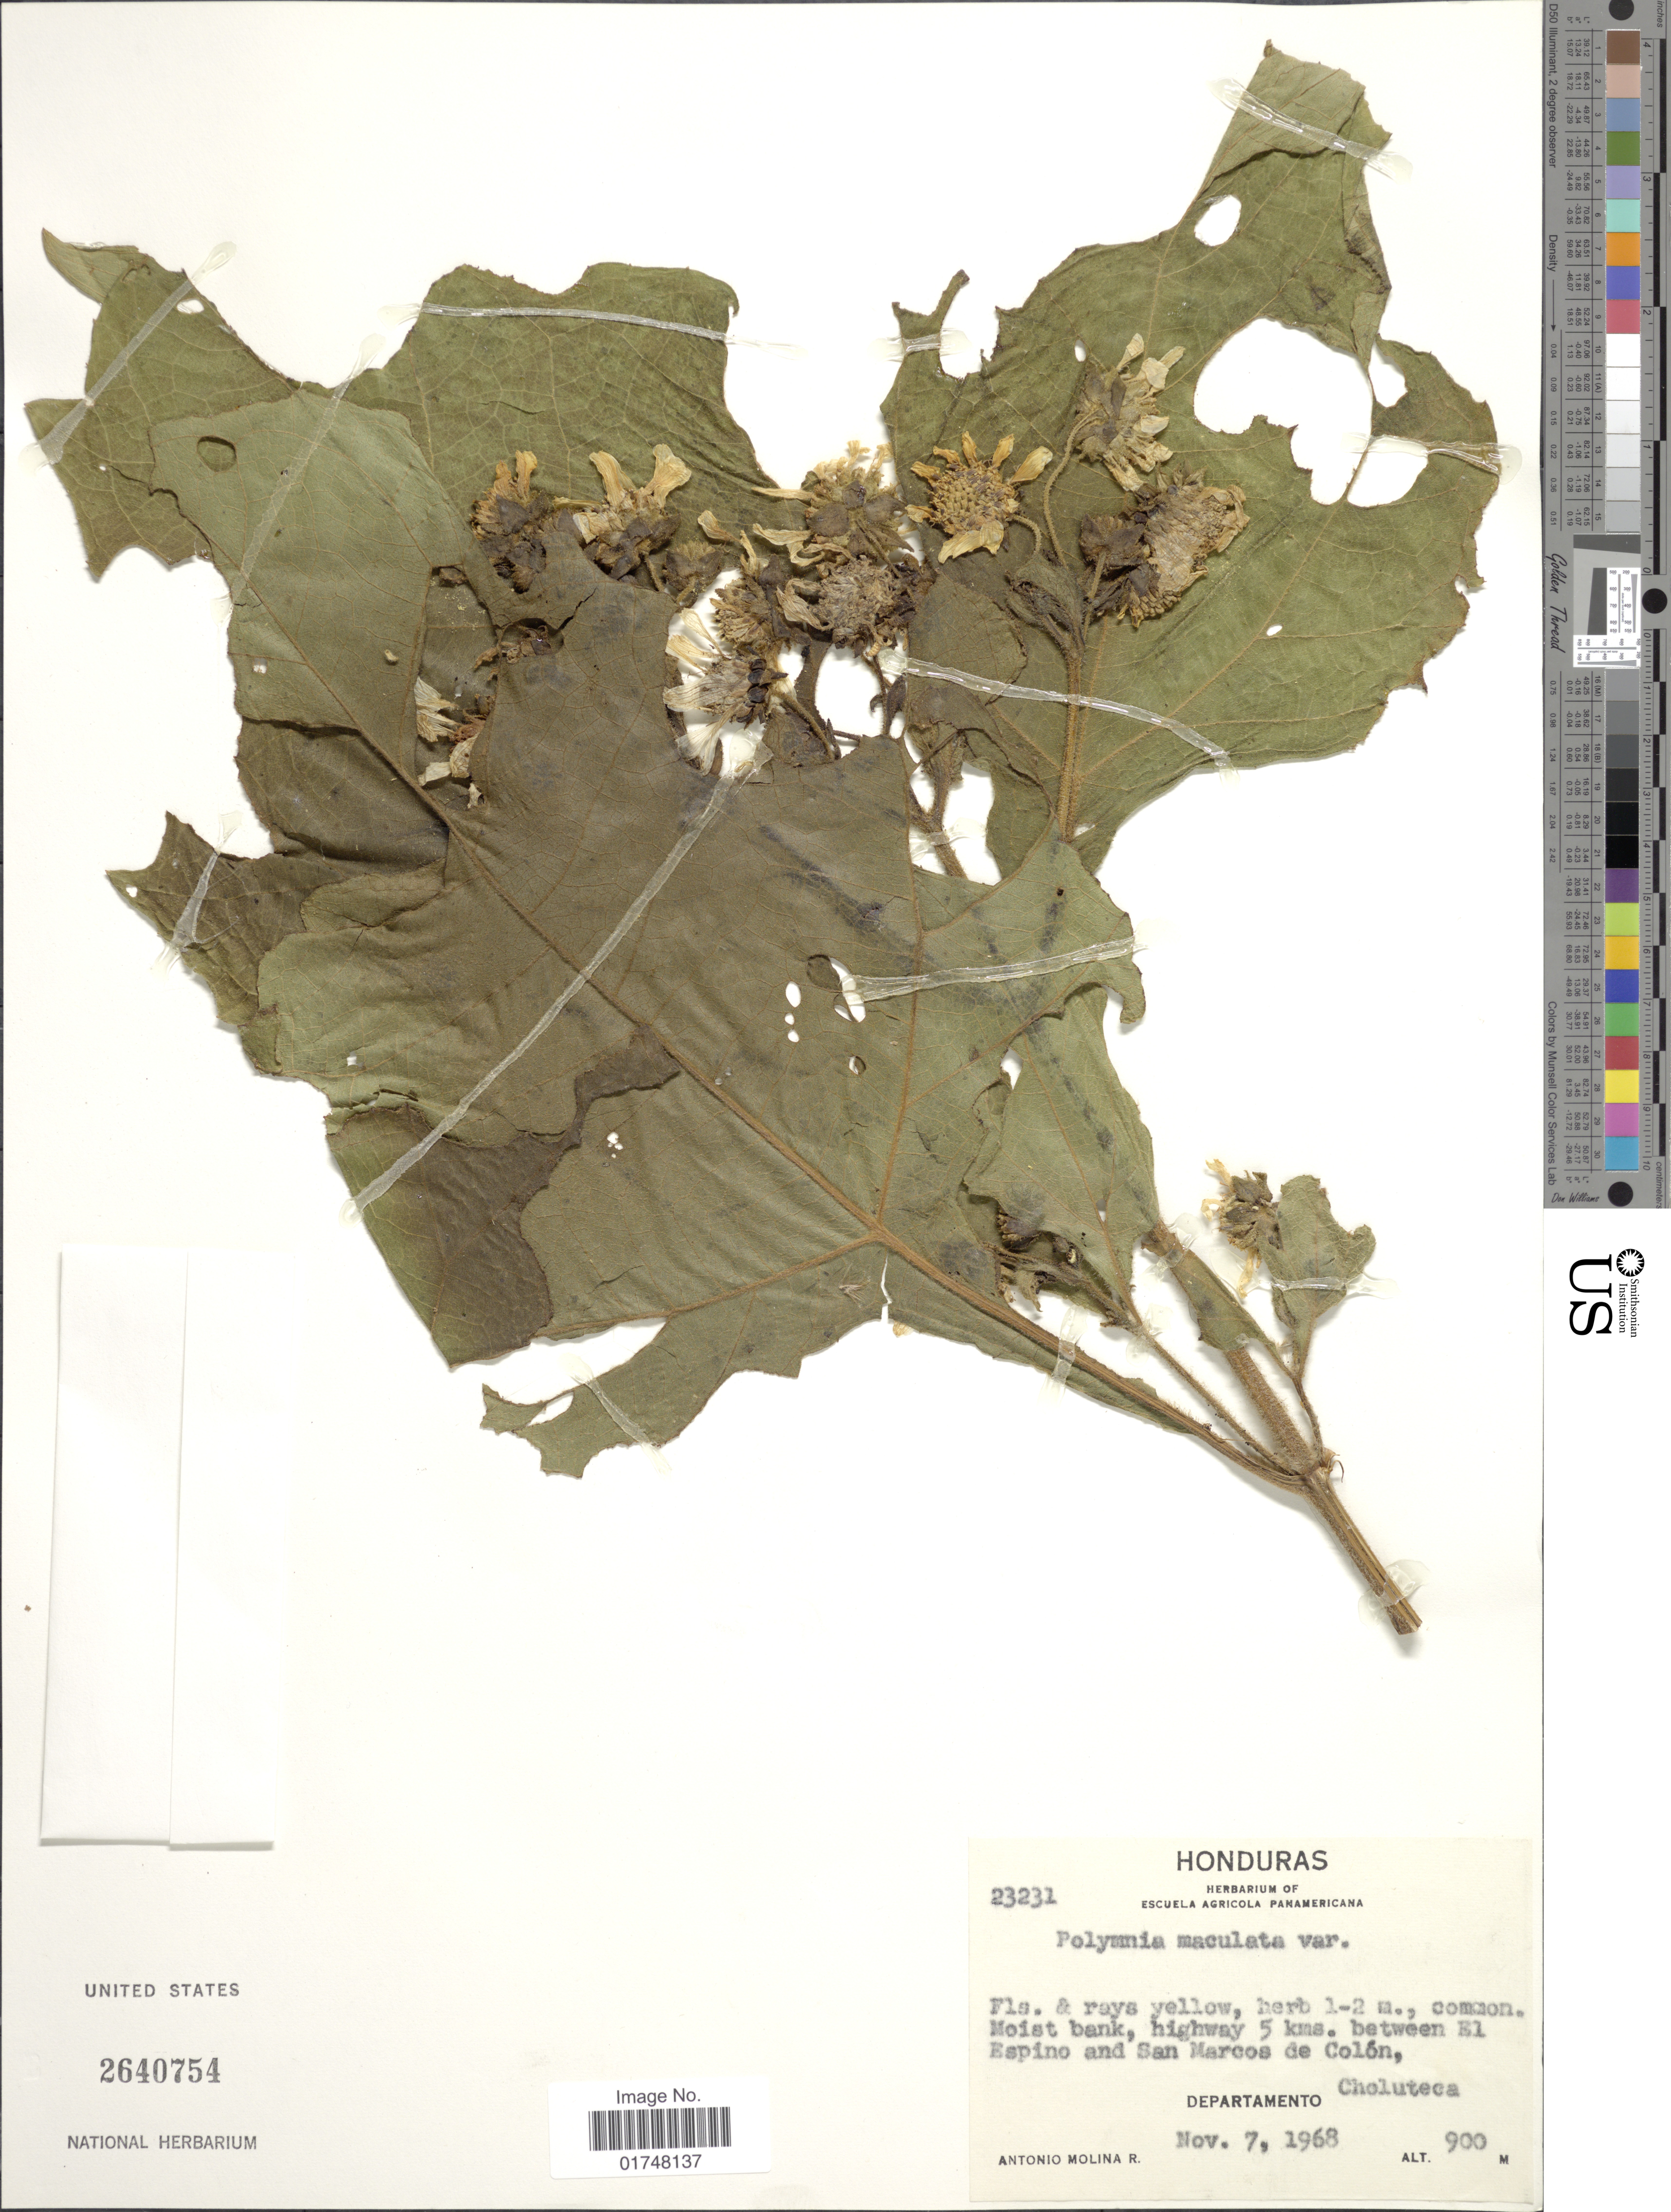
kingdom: Plantae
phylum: Tracheophyta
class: Magnoliopsida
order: Asterales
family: Asteraceae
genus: Smallanthus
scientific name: Smallanthus maculatus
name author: (Cav.) H. Rob.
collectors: A. Molina R.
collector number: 23231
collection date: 1968-11-07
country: Honduras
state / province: Choluteca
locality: Highway 5 kms between El Espino and San marcos de Colon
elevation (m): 900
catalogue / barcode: US 2640754